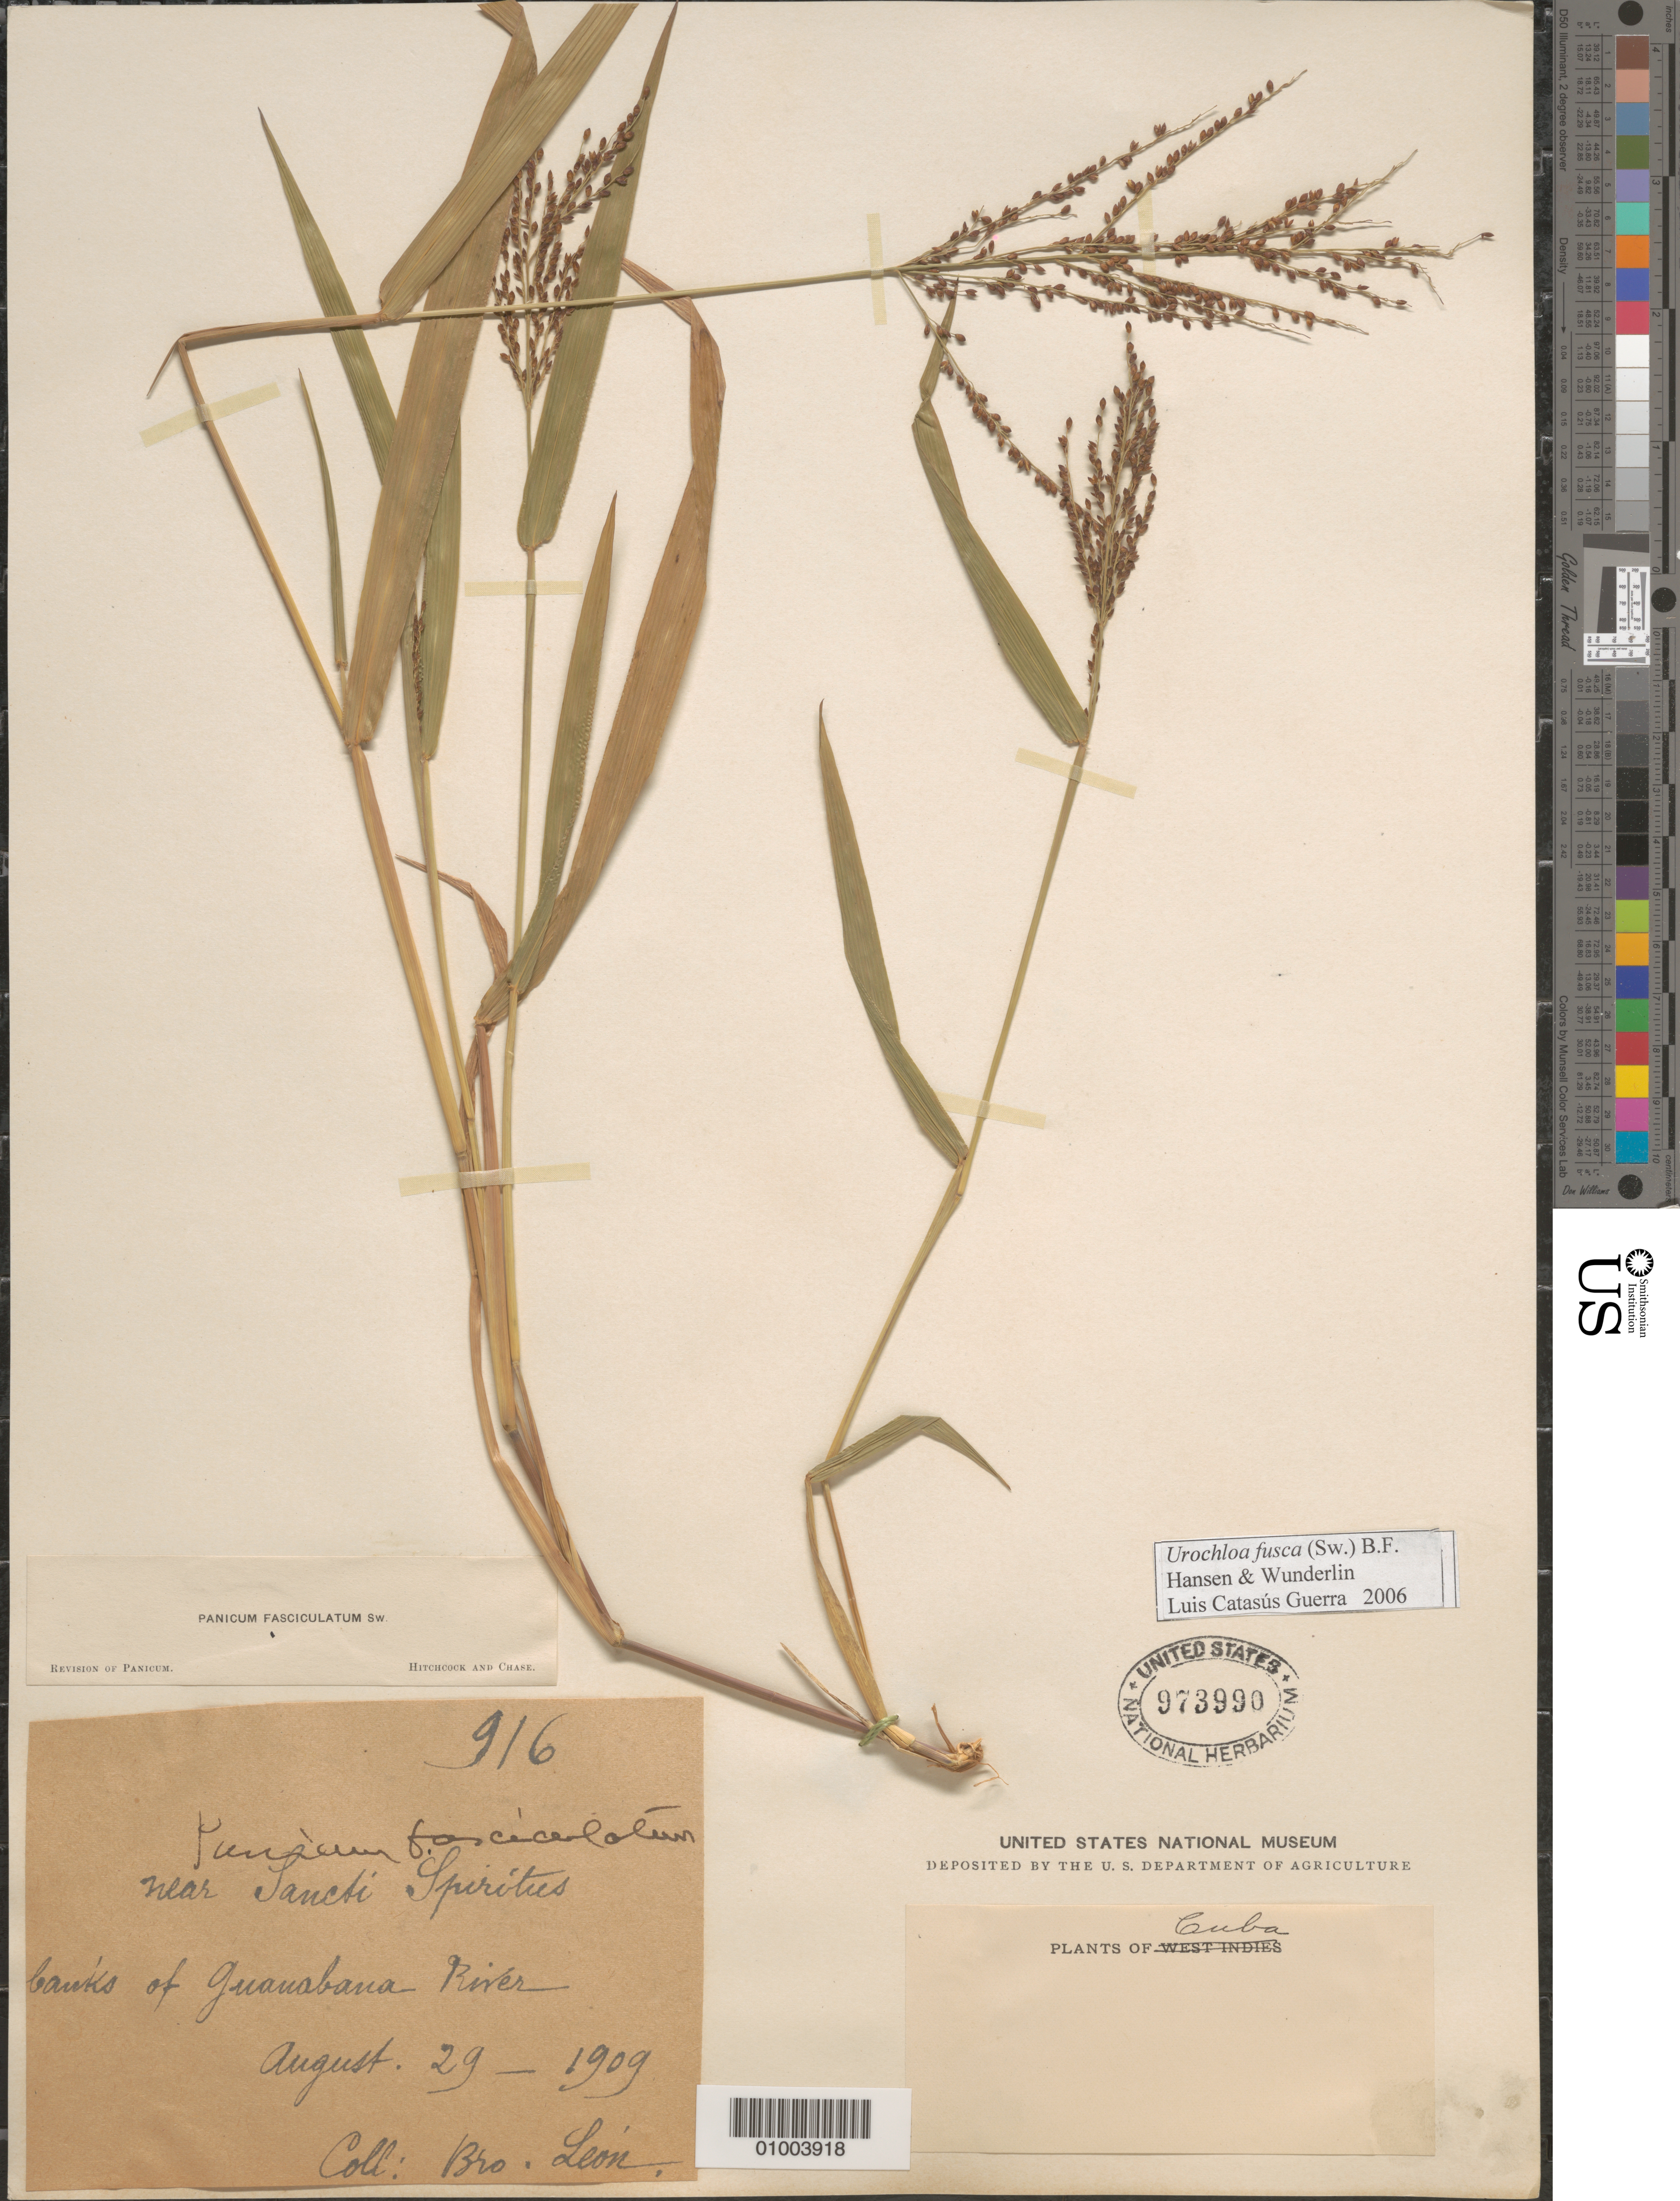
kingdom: Plantae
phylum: Tracheophyta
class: Liliopsida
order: Poales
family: Poaceae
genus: Urochloa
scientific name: Urochloa fusca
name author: (Sw.) B.F. Hansen & Wunderlin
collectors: Bro. León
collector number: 916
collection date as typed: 29 Aug 1909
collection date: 1909-08-29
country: Cuba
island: Cuba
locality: near Sanchi Spiritus BBanks of guanabana river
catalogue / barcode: US 973990